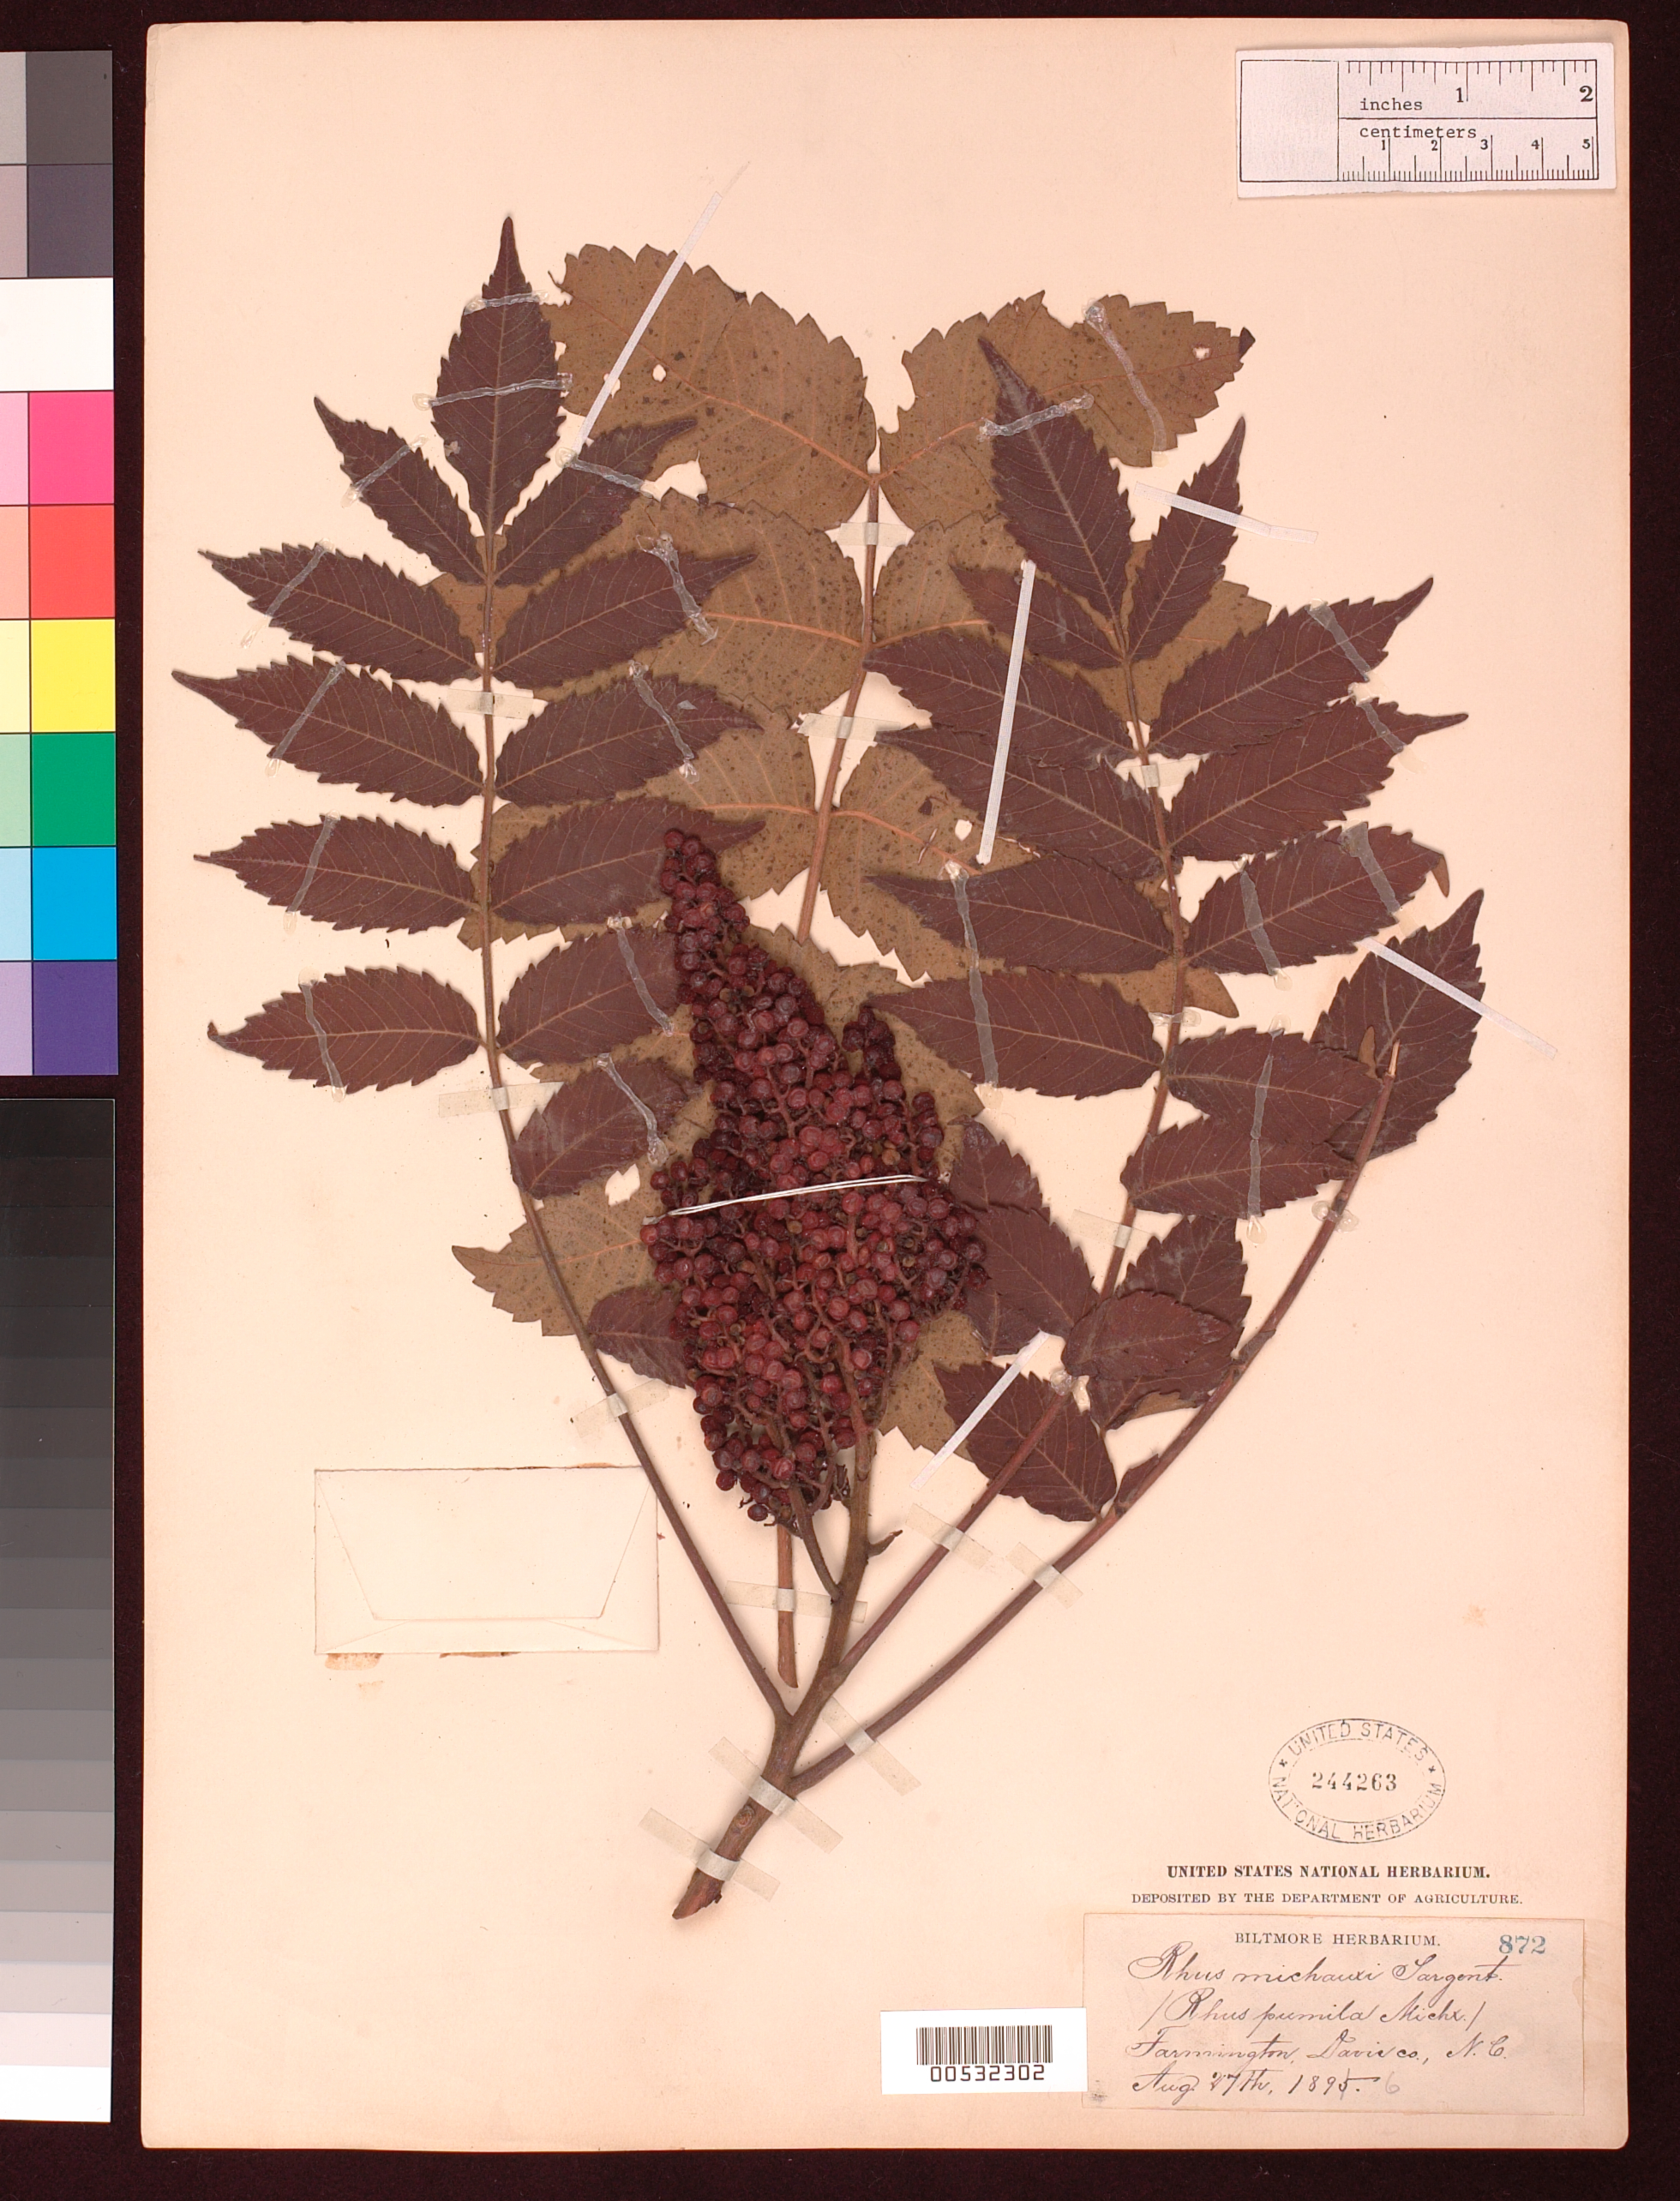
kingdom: Plantae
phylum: Tracheophyta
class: Magnoliopsida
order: Sapindales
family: Anacardiaceae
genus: Rhus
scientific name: Rhus michauxii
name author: Sarg.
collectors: ex herb. Biltmore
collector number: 872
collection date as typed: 27 Aug 1896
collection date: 1896-08-27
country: United States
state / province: North Carolina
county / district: Davie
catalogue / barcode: US 244263